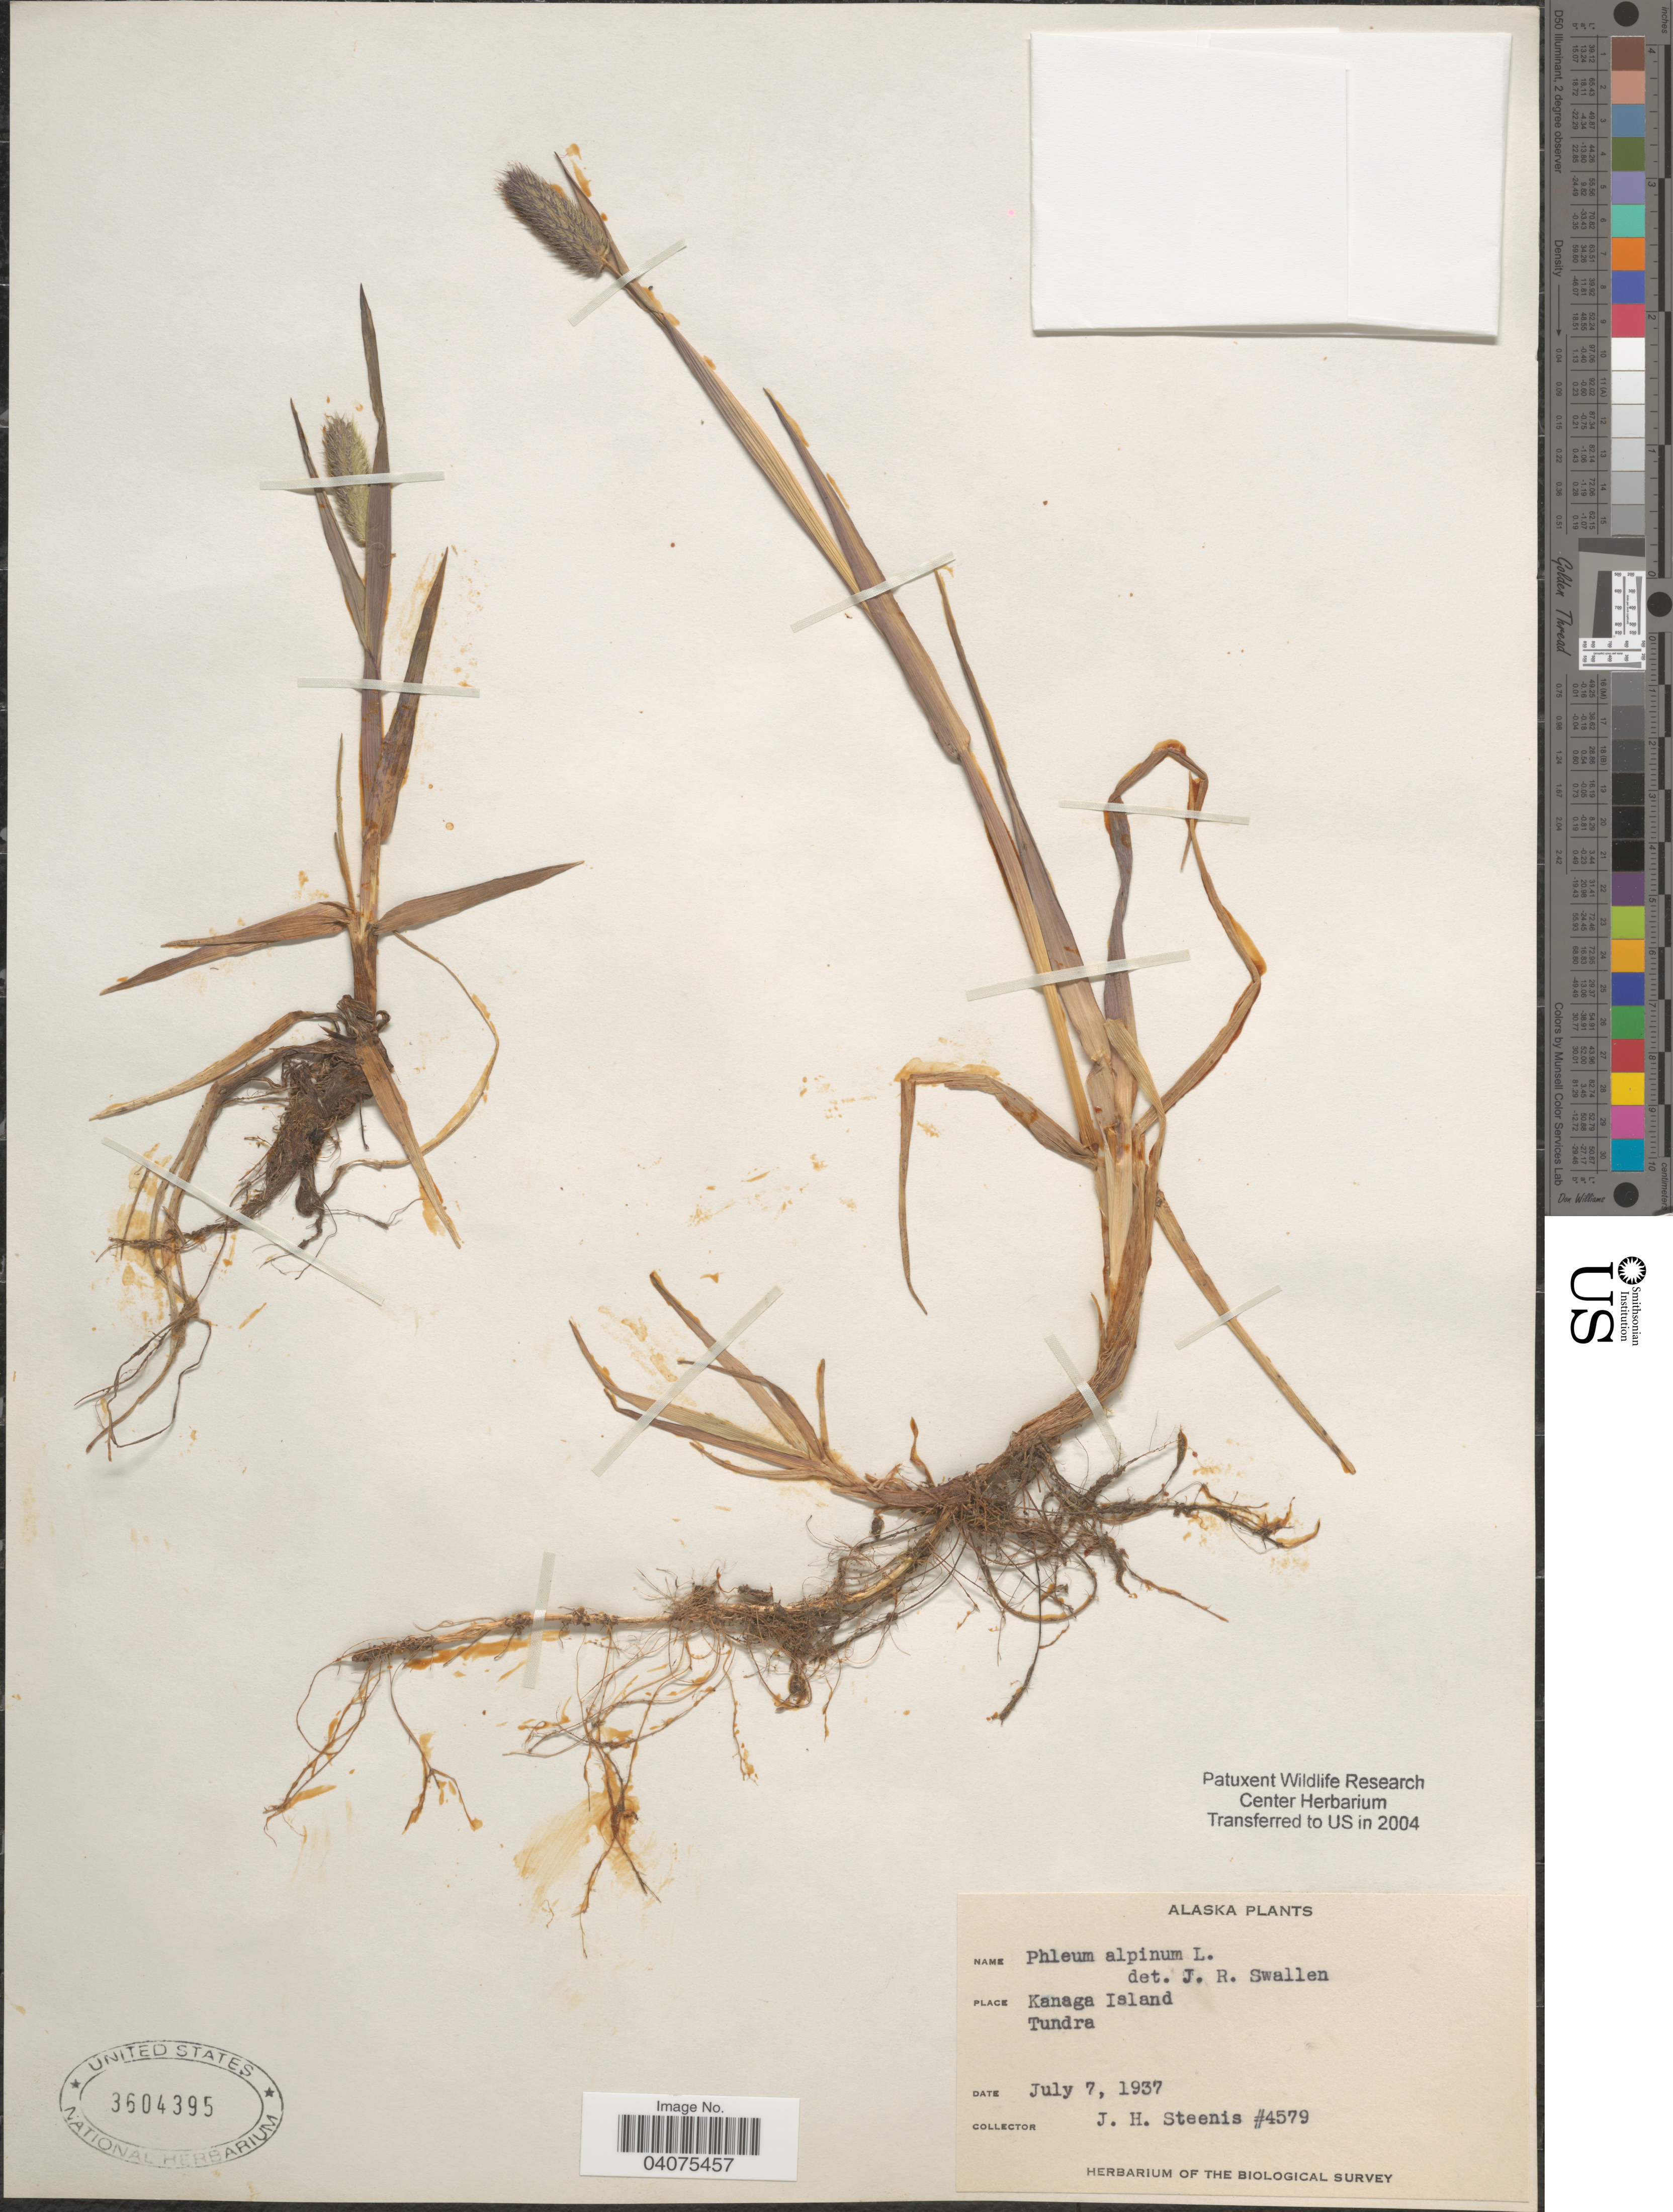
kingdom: Plantae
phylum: Tracheophyta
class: Liliopsida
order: Poales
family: Poaceae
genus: Phleum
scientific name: Phleum alpinum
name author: L.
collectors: J. H. Steenis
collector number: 4579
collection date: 1937-07-07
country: United States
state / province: Alaska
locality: Kanaga Island. Tundra. Herbarium of the Biological Survey.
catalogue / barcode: US 3604395